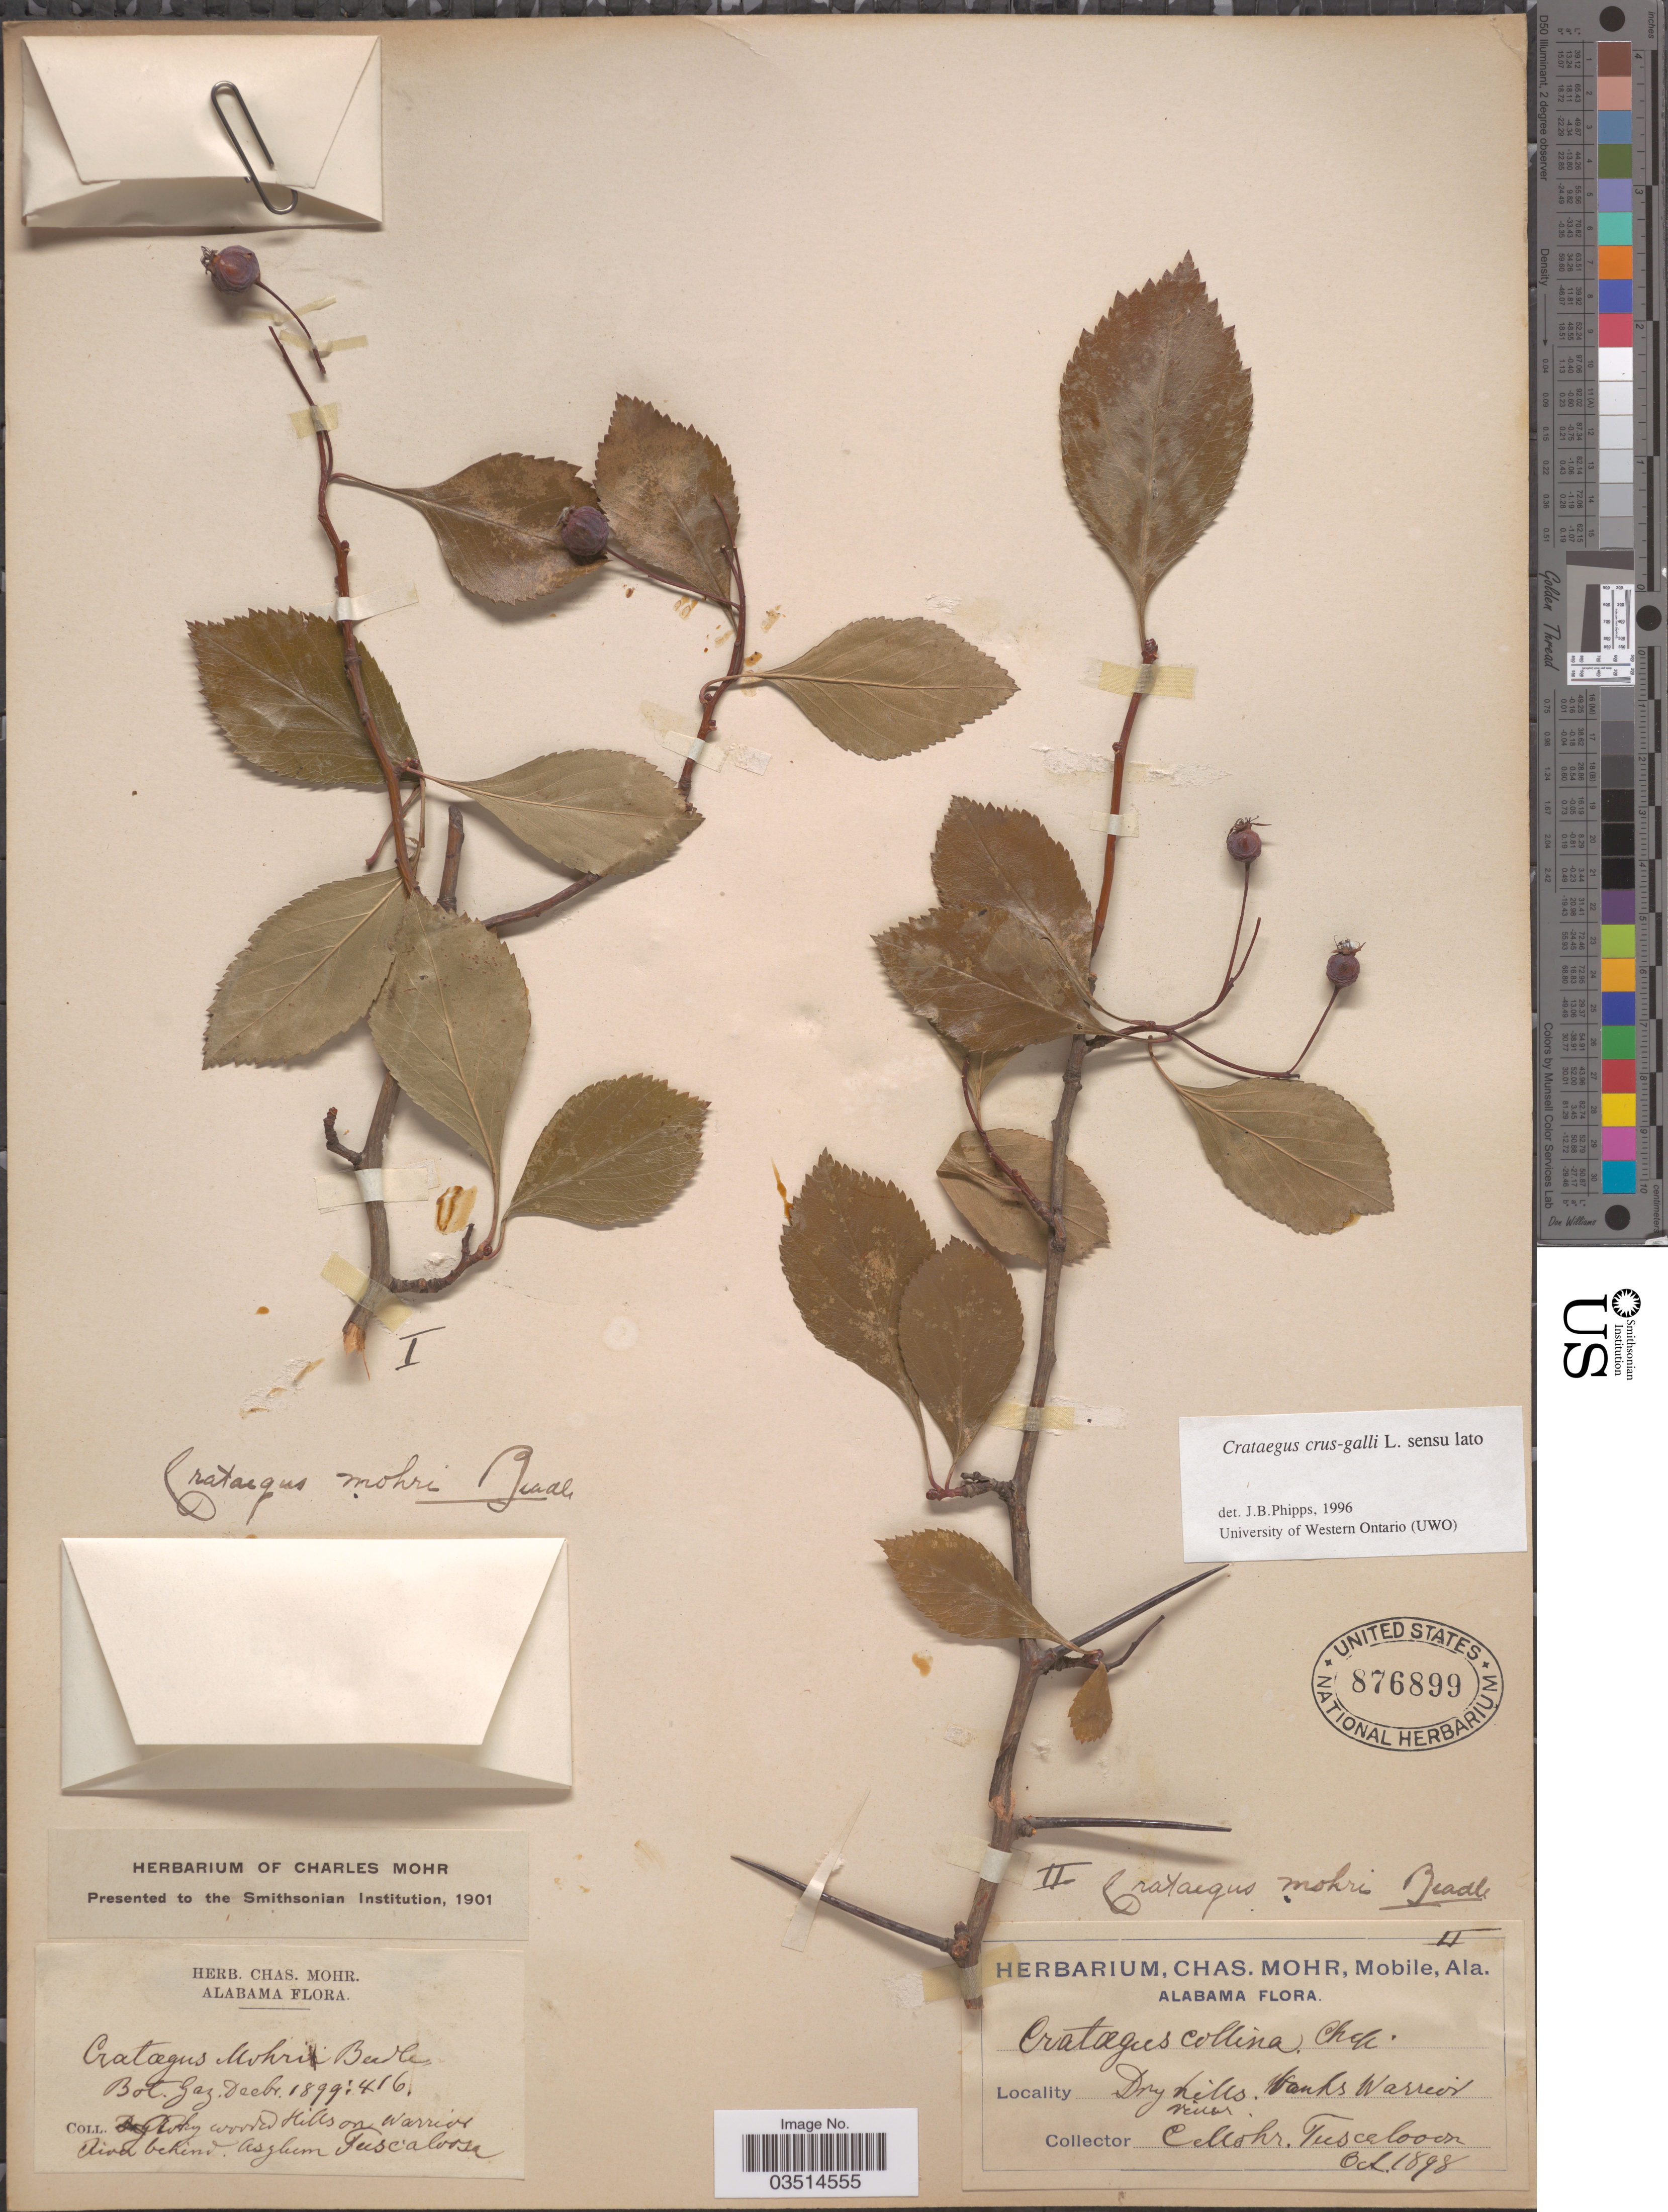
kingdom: Plantae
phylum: Tracheophyta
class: Magnoliopsida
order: Rosales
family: Rosaceae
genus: Crataegus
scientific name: Crataegus crus-galli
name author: L.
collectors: Mohr, C. T. (herbarium)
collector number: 416?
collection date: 1898-10/1899-12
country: United States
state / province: Alabama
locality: Bot. Gard. Hills on Warrior River behind Asylum Tuscaloosa.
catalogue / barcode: US 876899